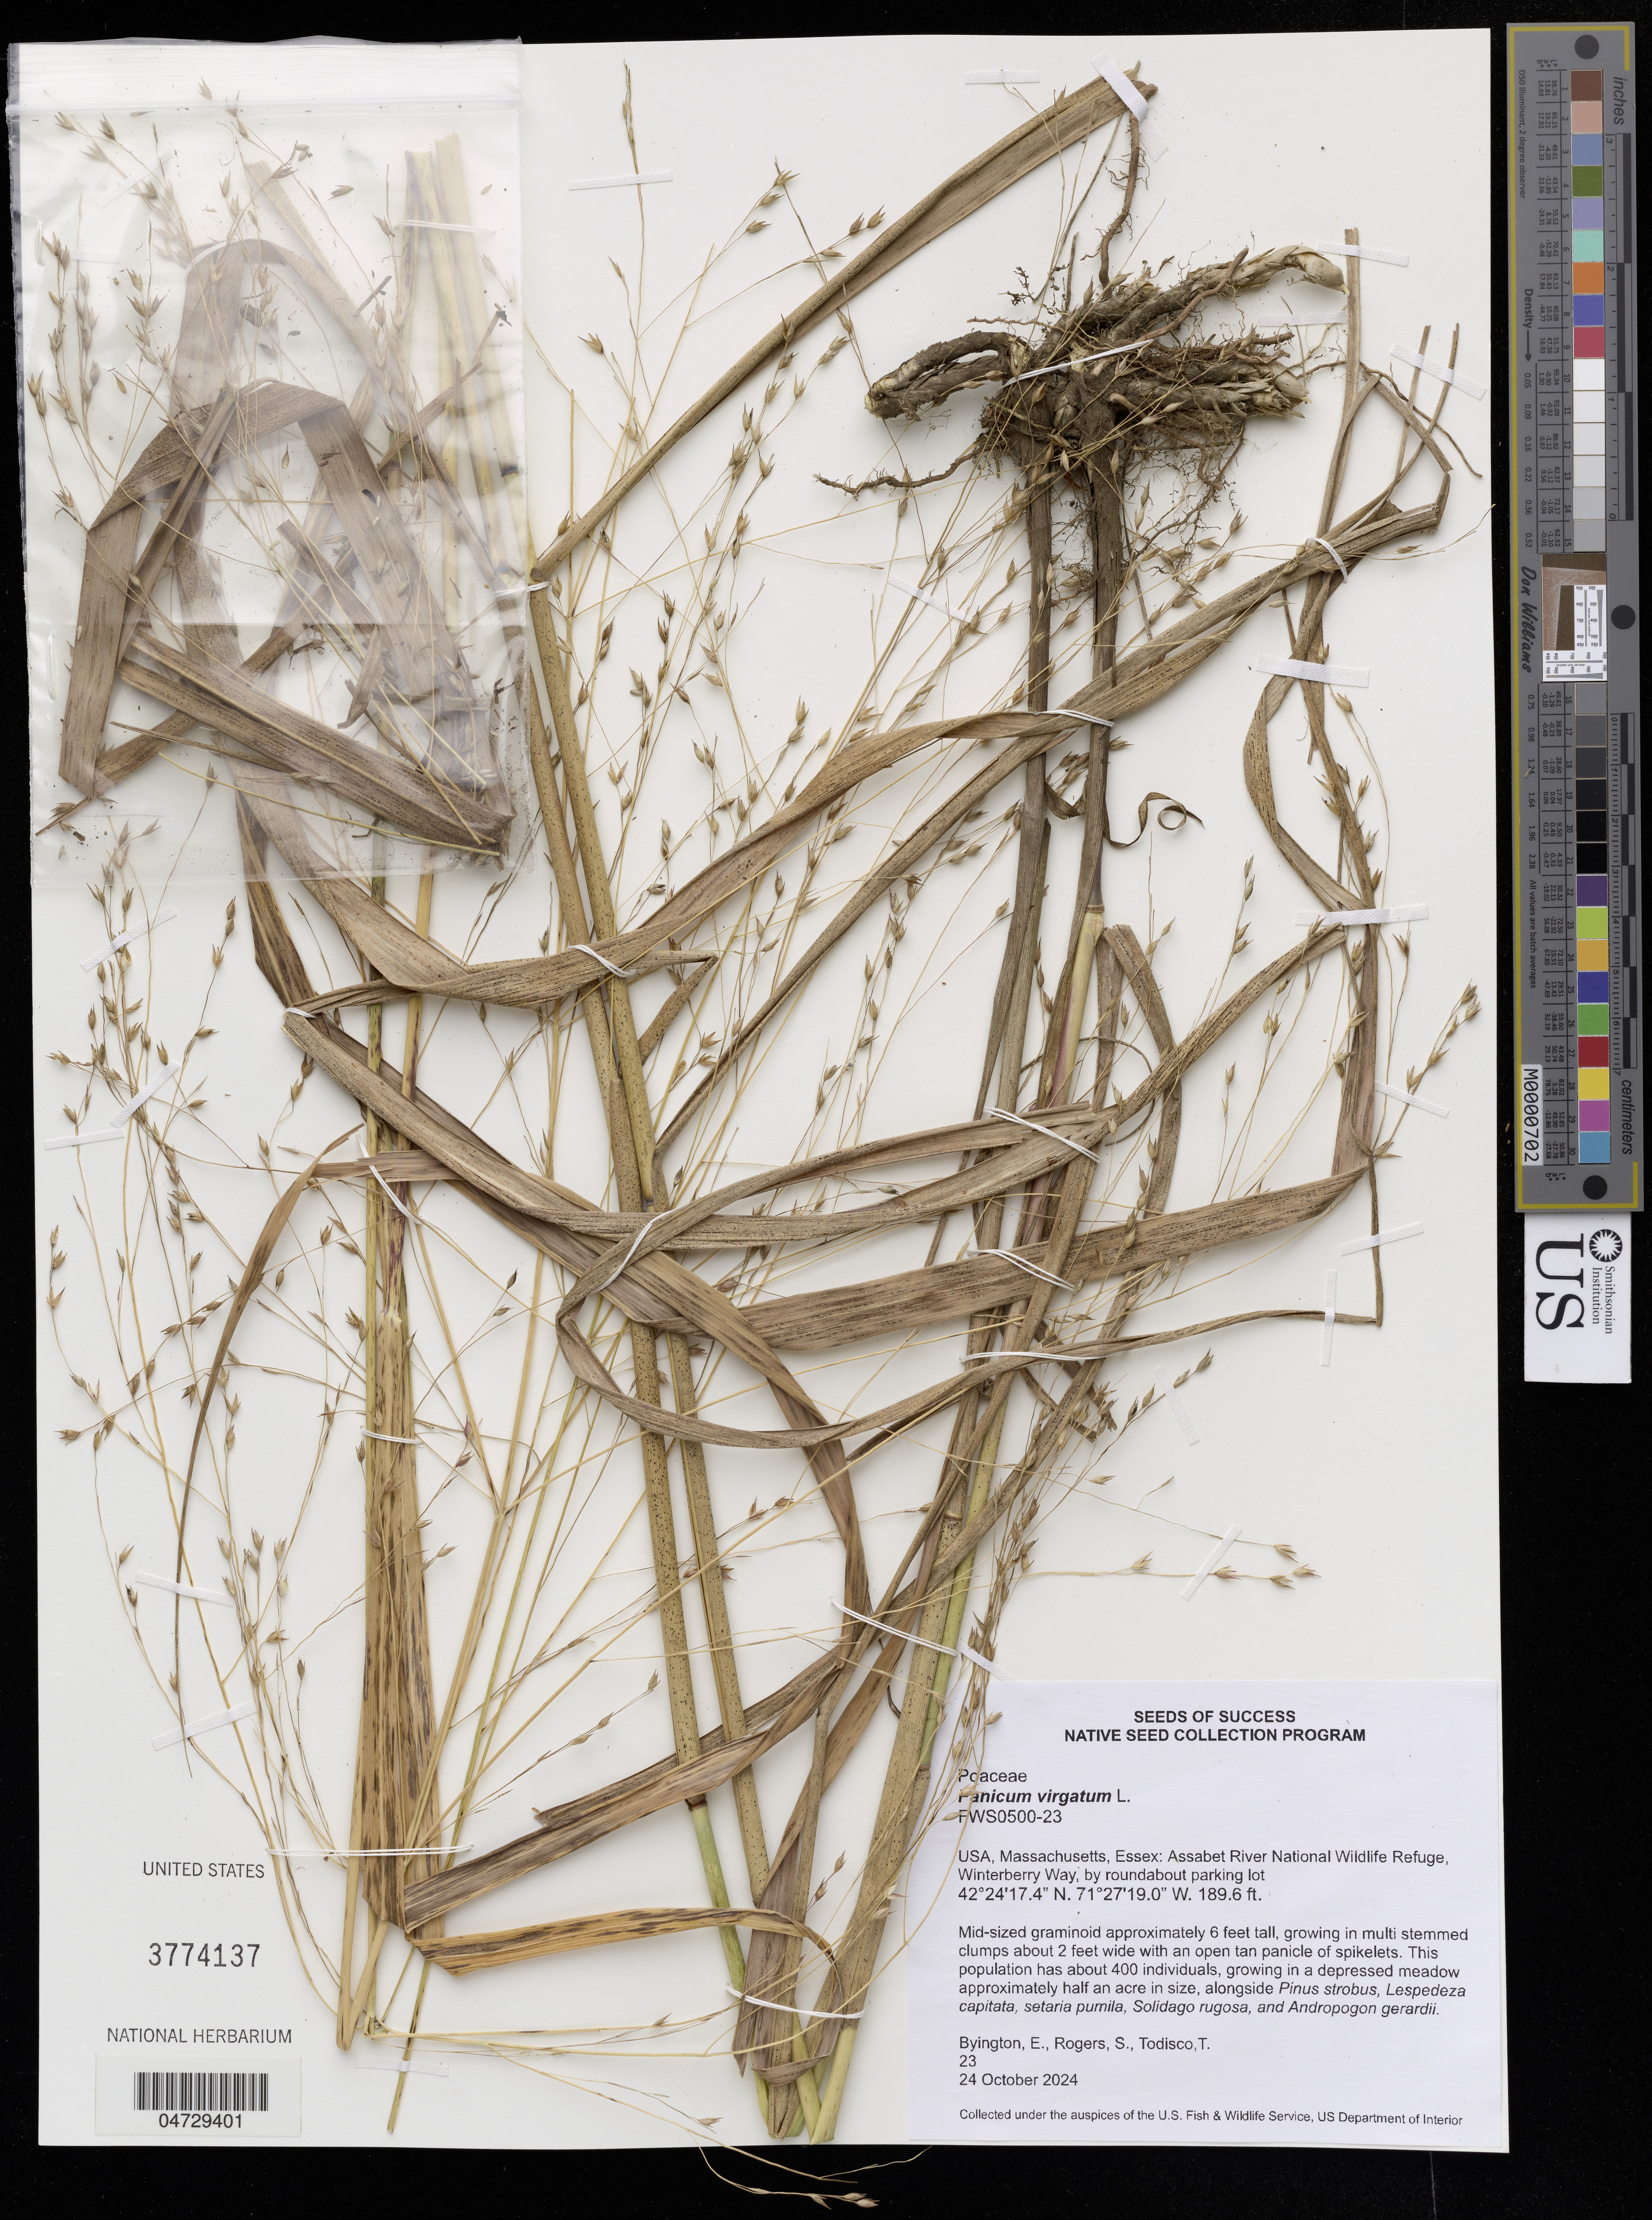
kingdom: Plantae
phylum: Tracheophyta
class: Liliopsida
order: Poales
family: Poaceae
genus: Panicum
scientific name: Panicum virgatum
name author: L.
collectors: E. Byington, S. Rogers & T. Todisco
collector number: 23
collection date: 2024-10-24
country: United States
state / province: Massachusetts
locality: Essex: Assabet River National Wildlife Refuge, Winterberry Way, by roundabout parking lot.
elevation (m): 57.8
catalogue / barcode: US 3774137